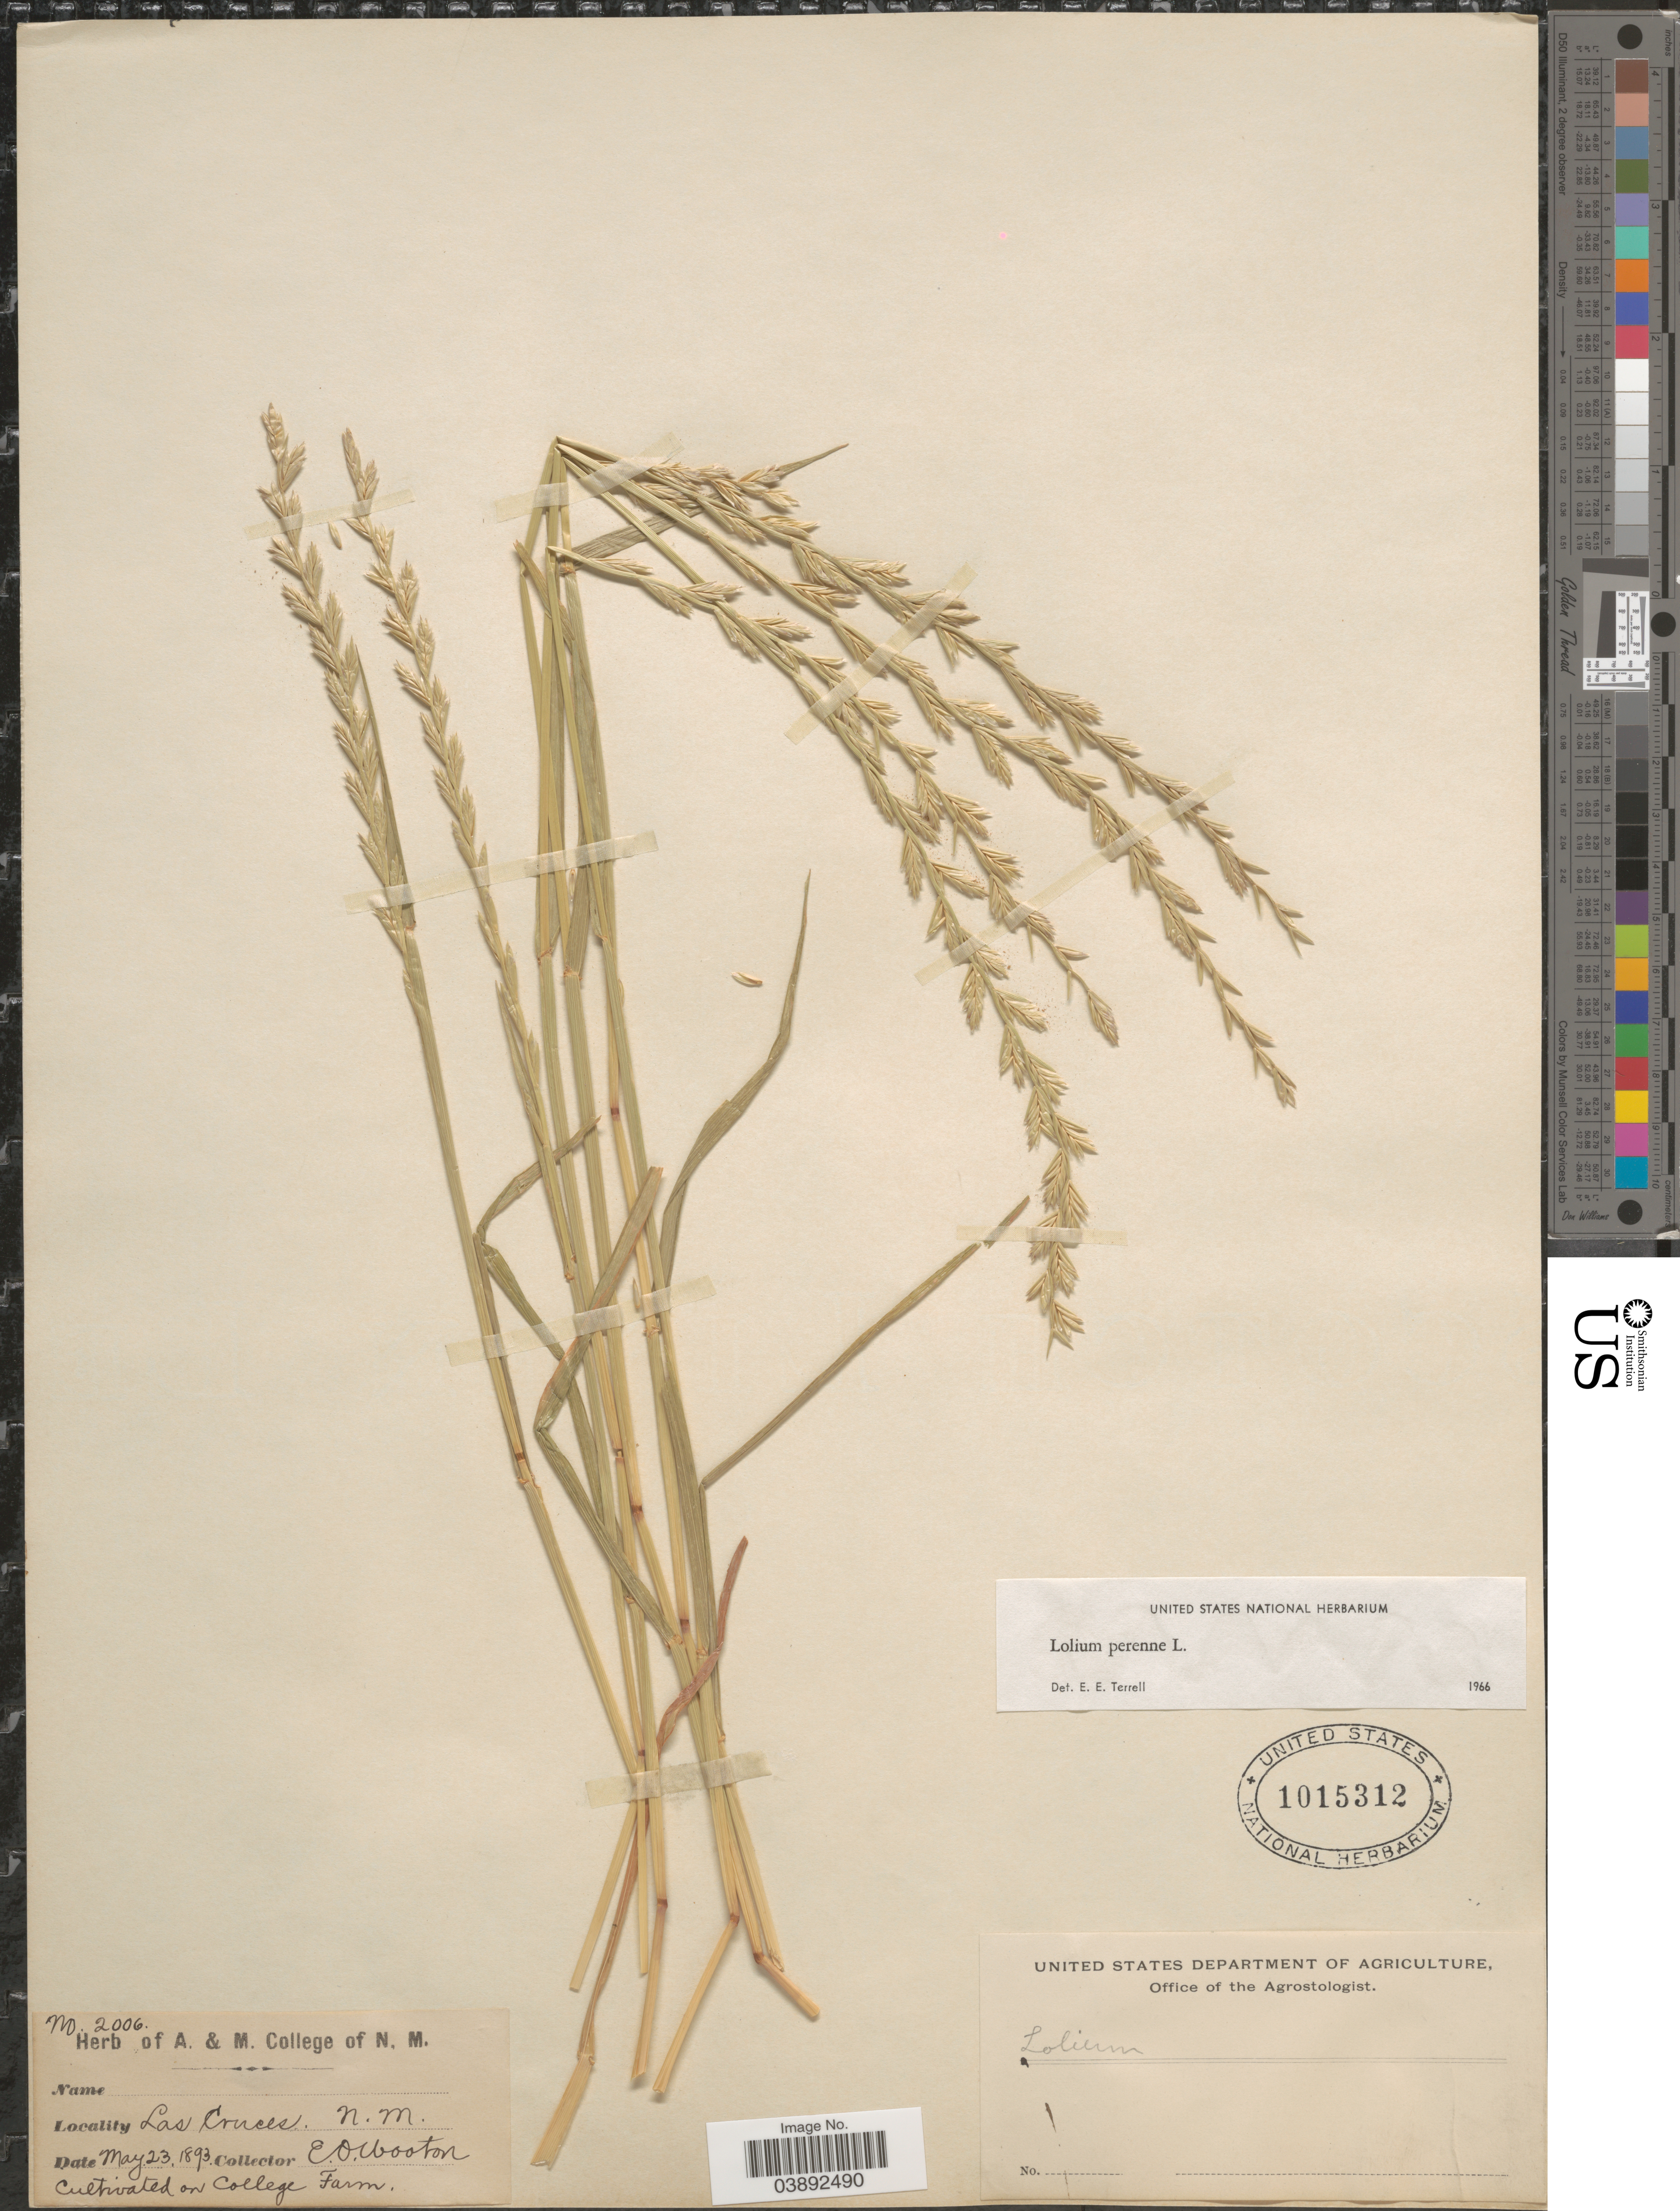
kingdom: Plantae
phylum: Tracheophyta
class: Liliopsida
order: Poales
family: Poaceae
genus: Lolium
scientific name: Lolium perenne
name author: L.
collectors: E. O. Wooton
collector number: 2006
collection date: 1893-05-23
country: United States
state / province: New Mexico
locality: Las Cruces. On College Farm.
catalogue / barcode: US 1015312